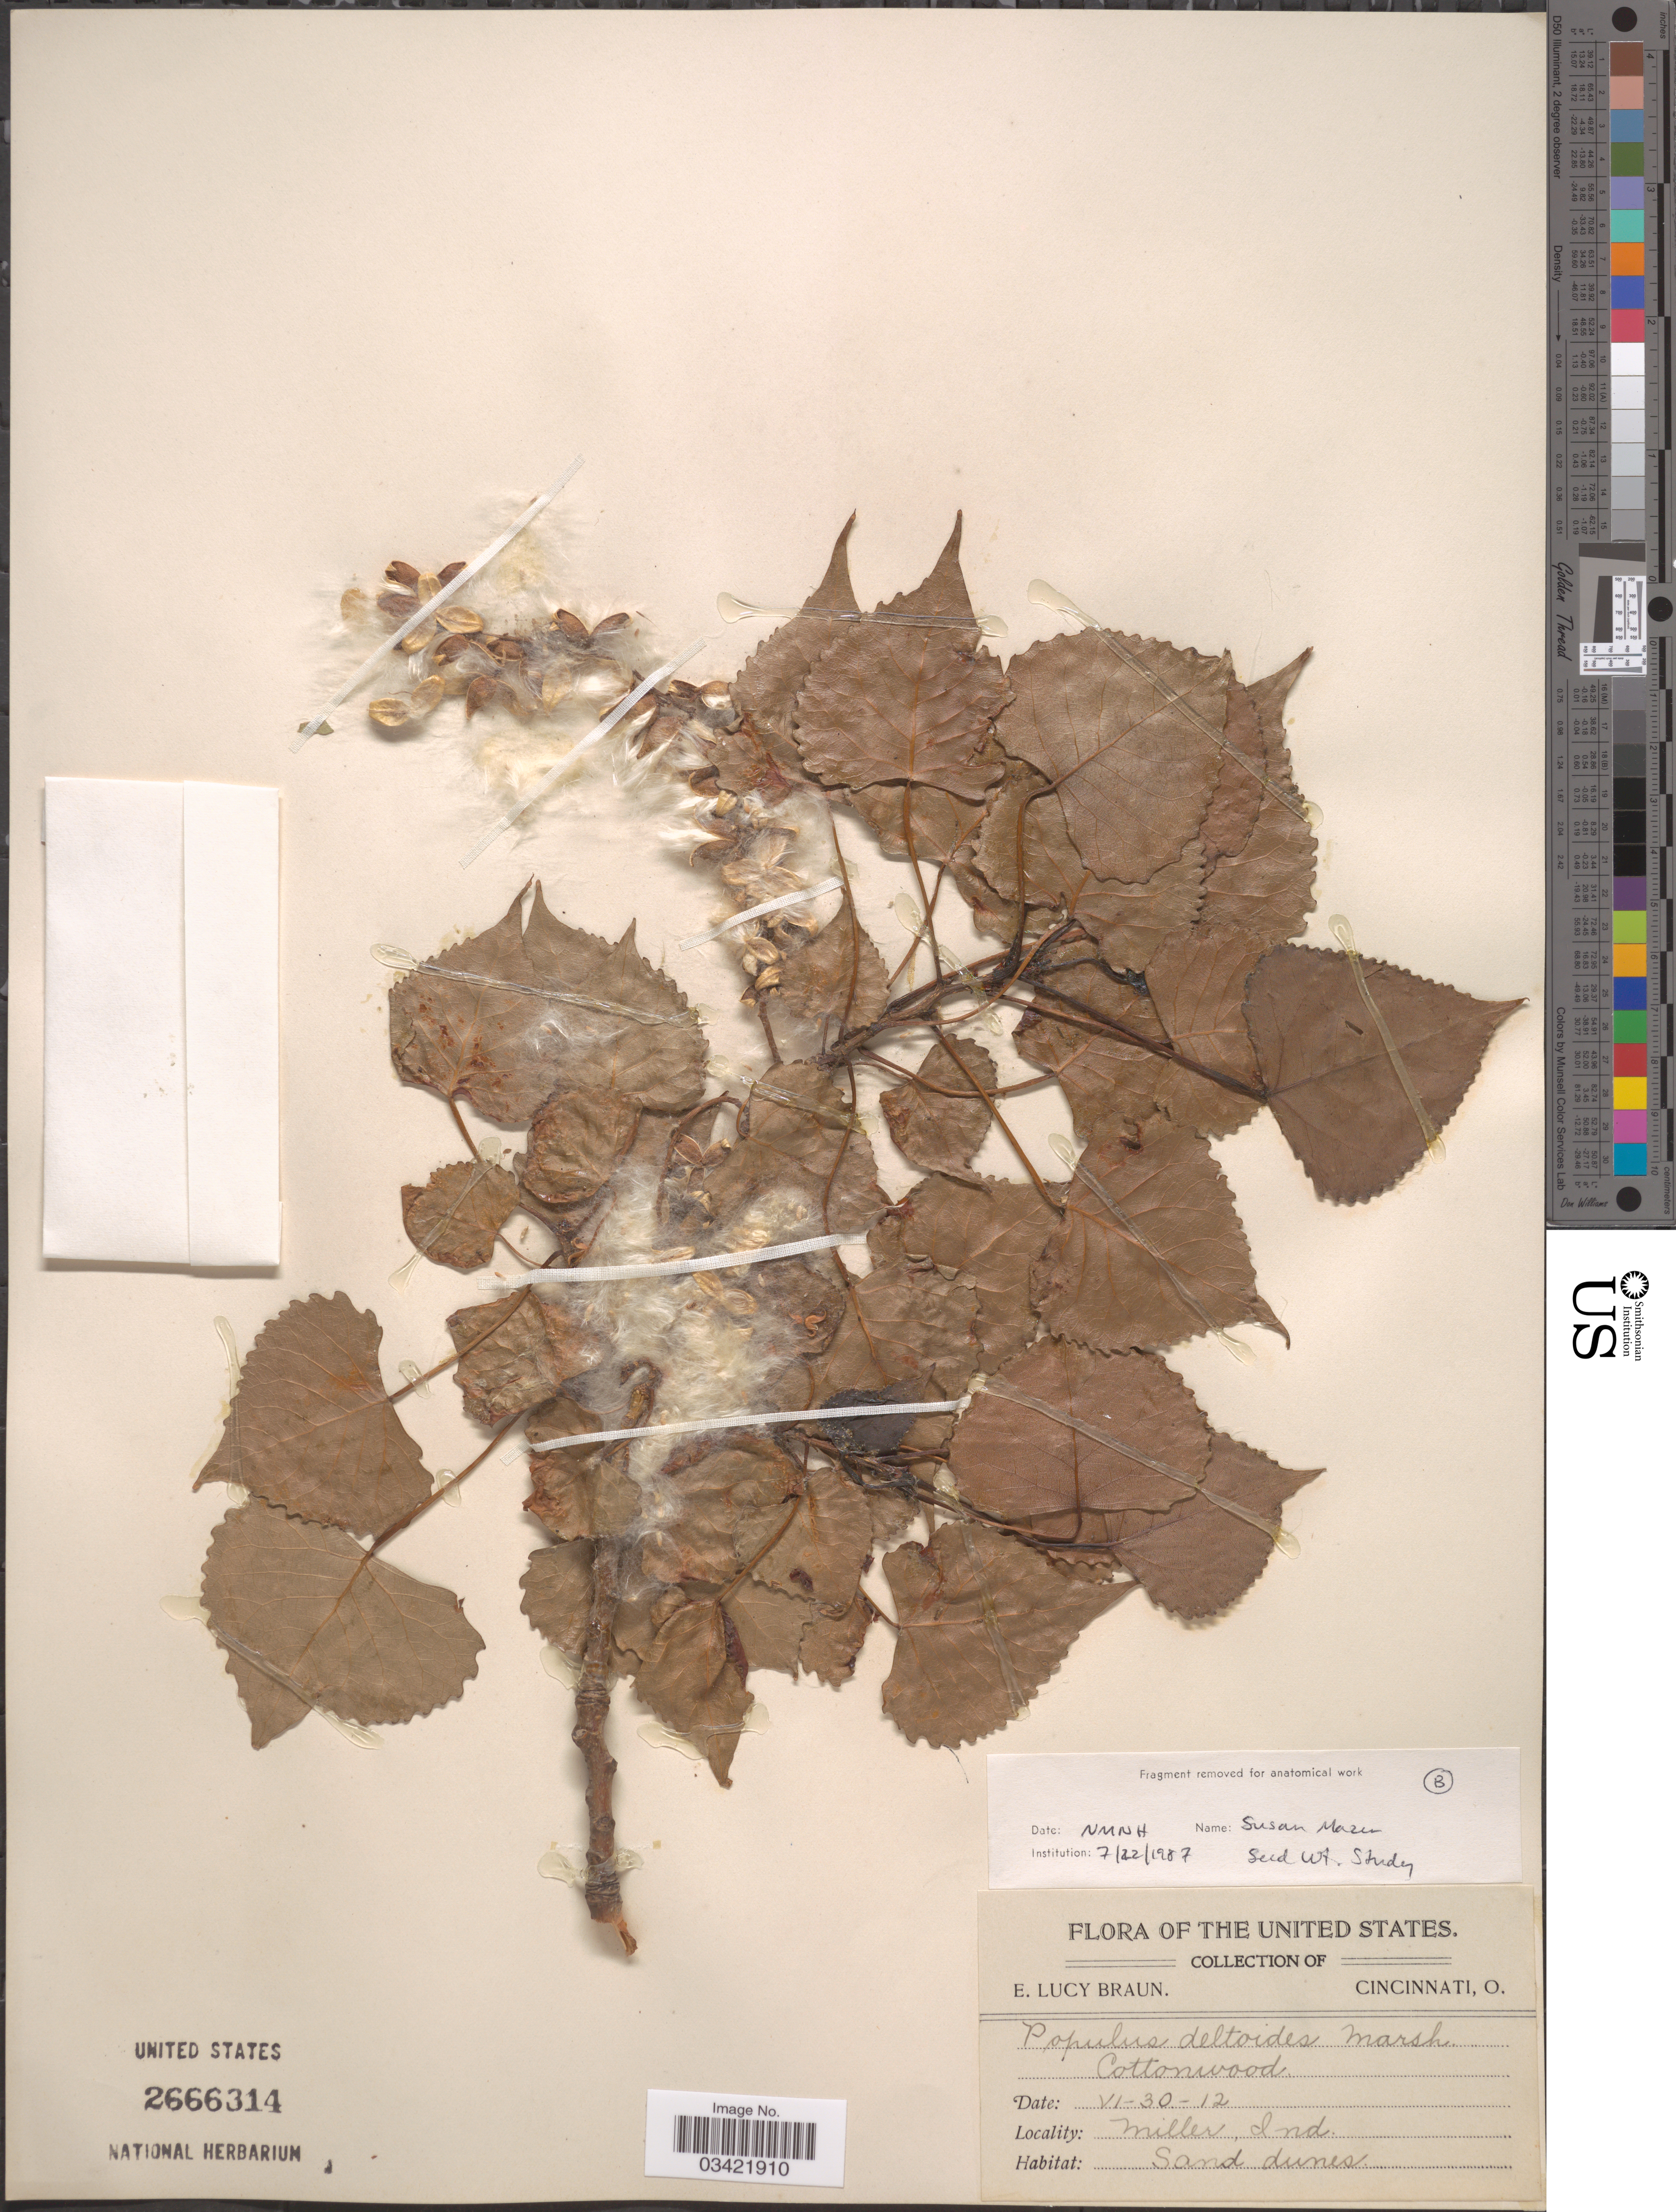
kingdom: Plantae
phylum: Tracheophyta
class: Magnoliopsida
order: Malpighiales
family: Salicaceae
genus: Populus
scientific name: Populus deltoides subsp. monilifera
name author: (Aiton) Eckenw.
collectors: E. L. Braun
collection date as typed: Transcribed d/m/y: 30/6/12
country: United States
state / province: Indiana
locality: Miller.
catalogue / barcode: US 2666314